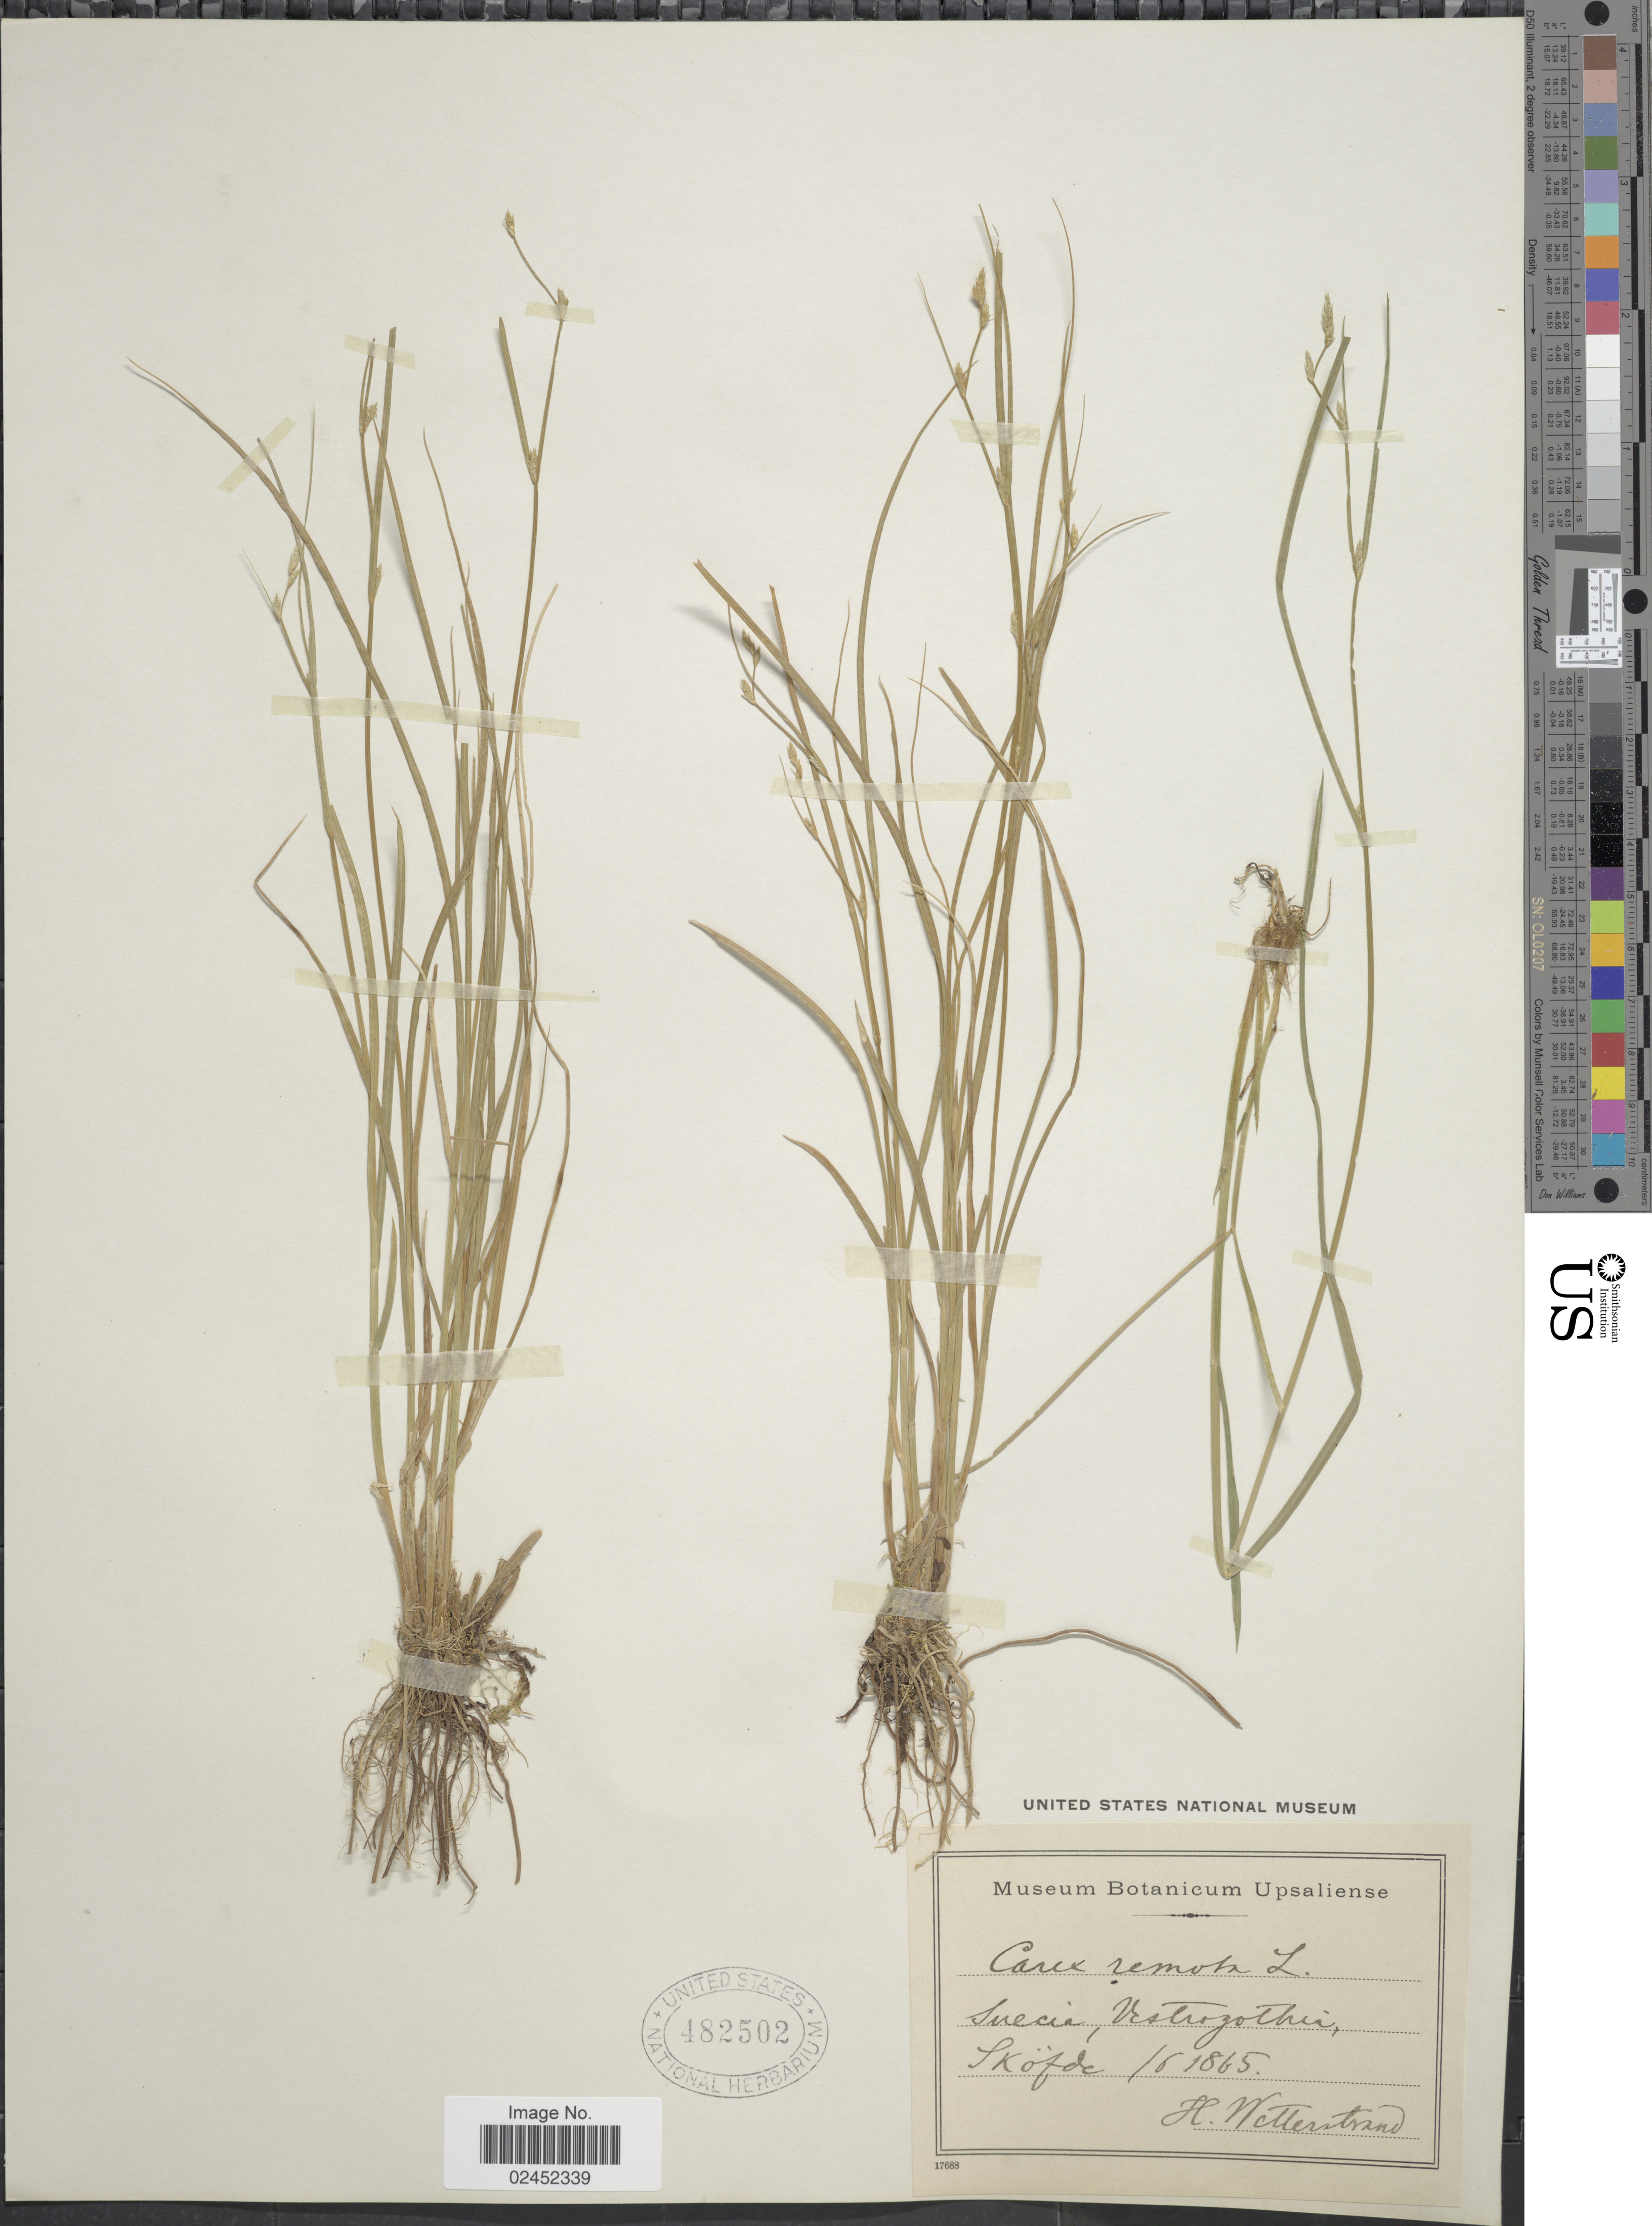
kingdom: Plantae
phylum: Tracheophyta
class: Liliopsida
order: Poales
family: Cyperaceae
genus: Carex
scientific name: Carex remota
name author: L.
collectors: H. Wetterstrand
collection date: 1865-06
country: Sweden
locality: Suecia, Vestrogothia, Sköfde.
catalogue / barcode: US 482502